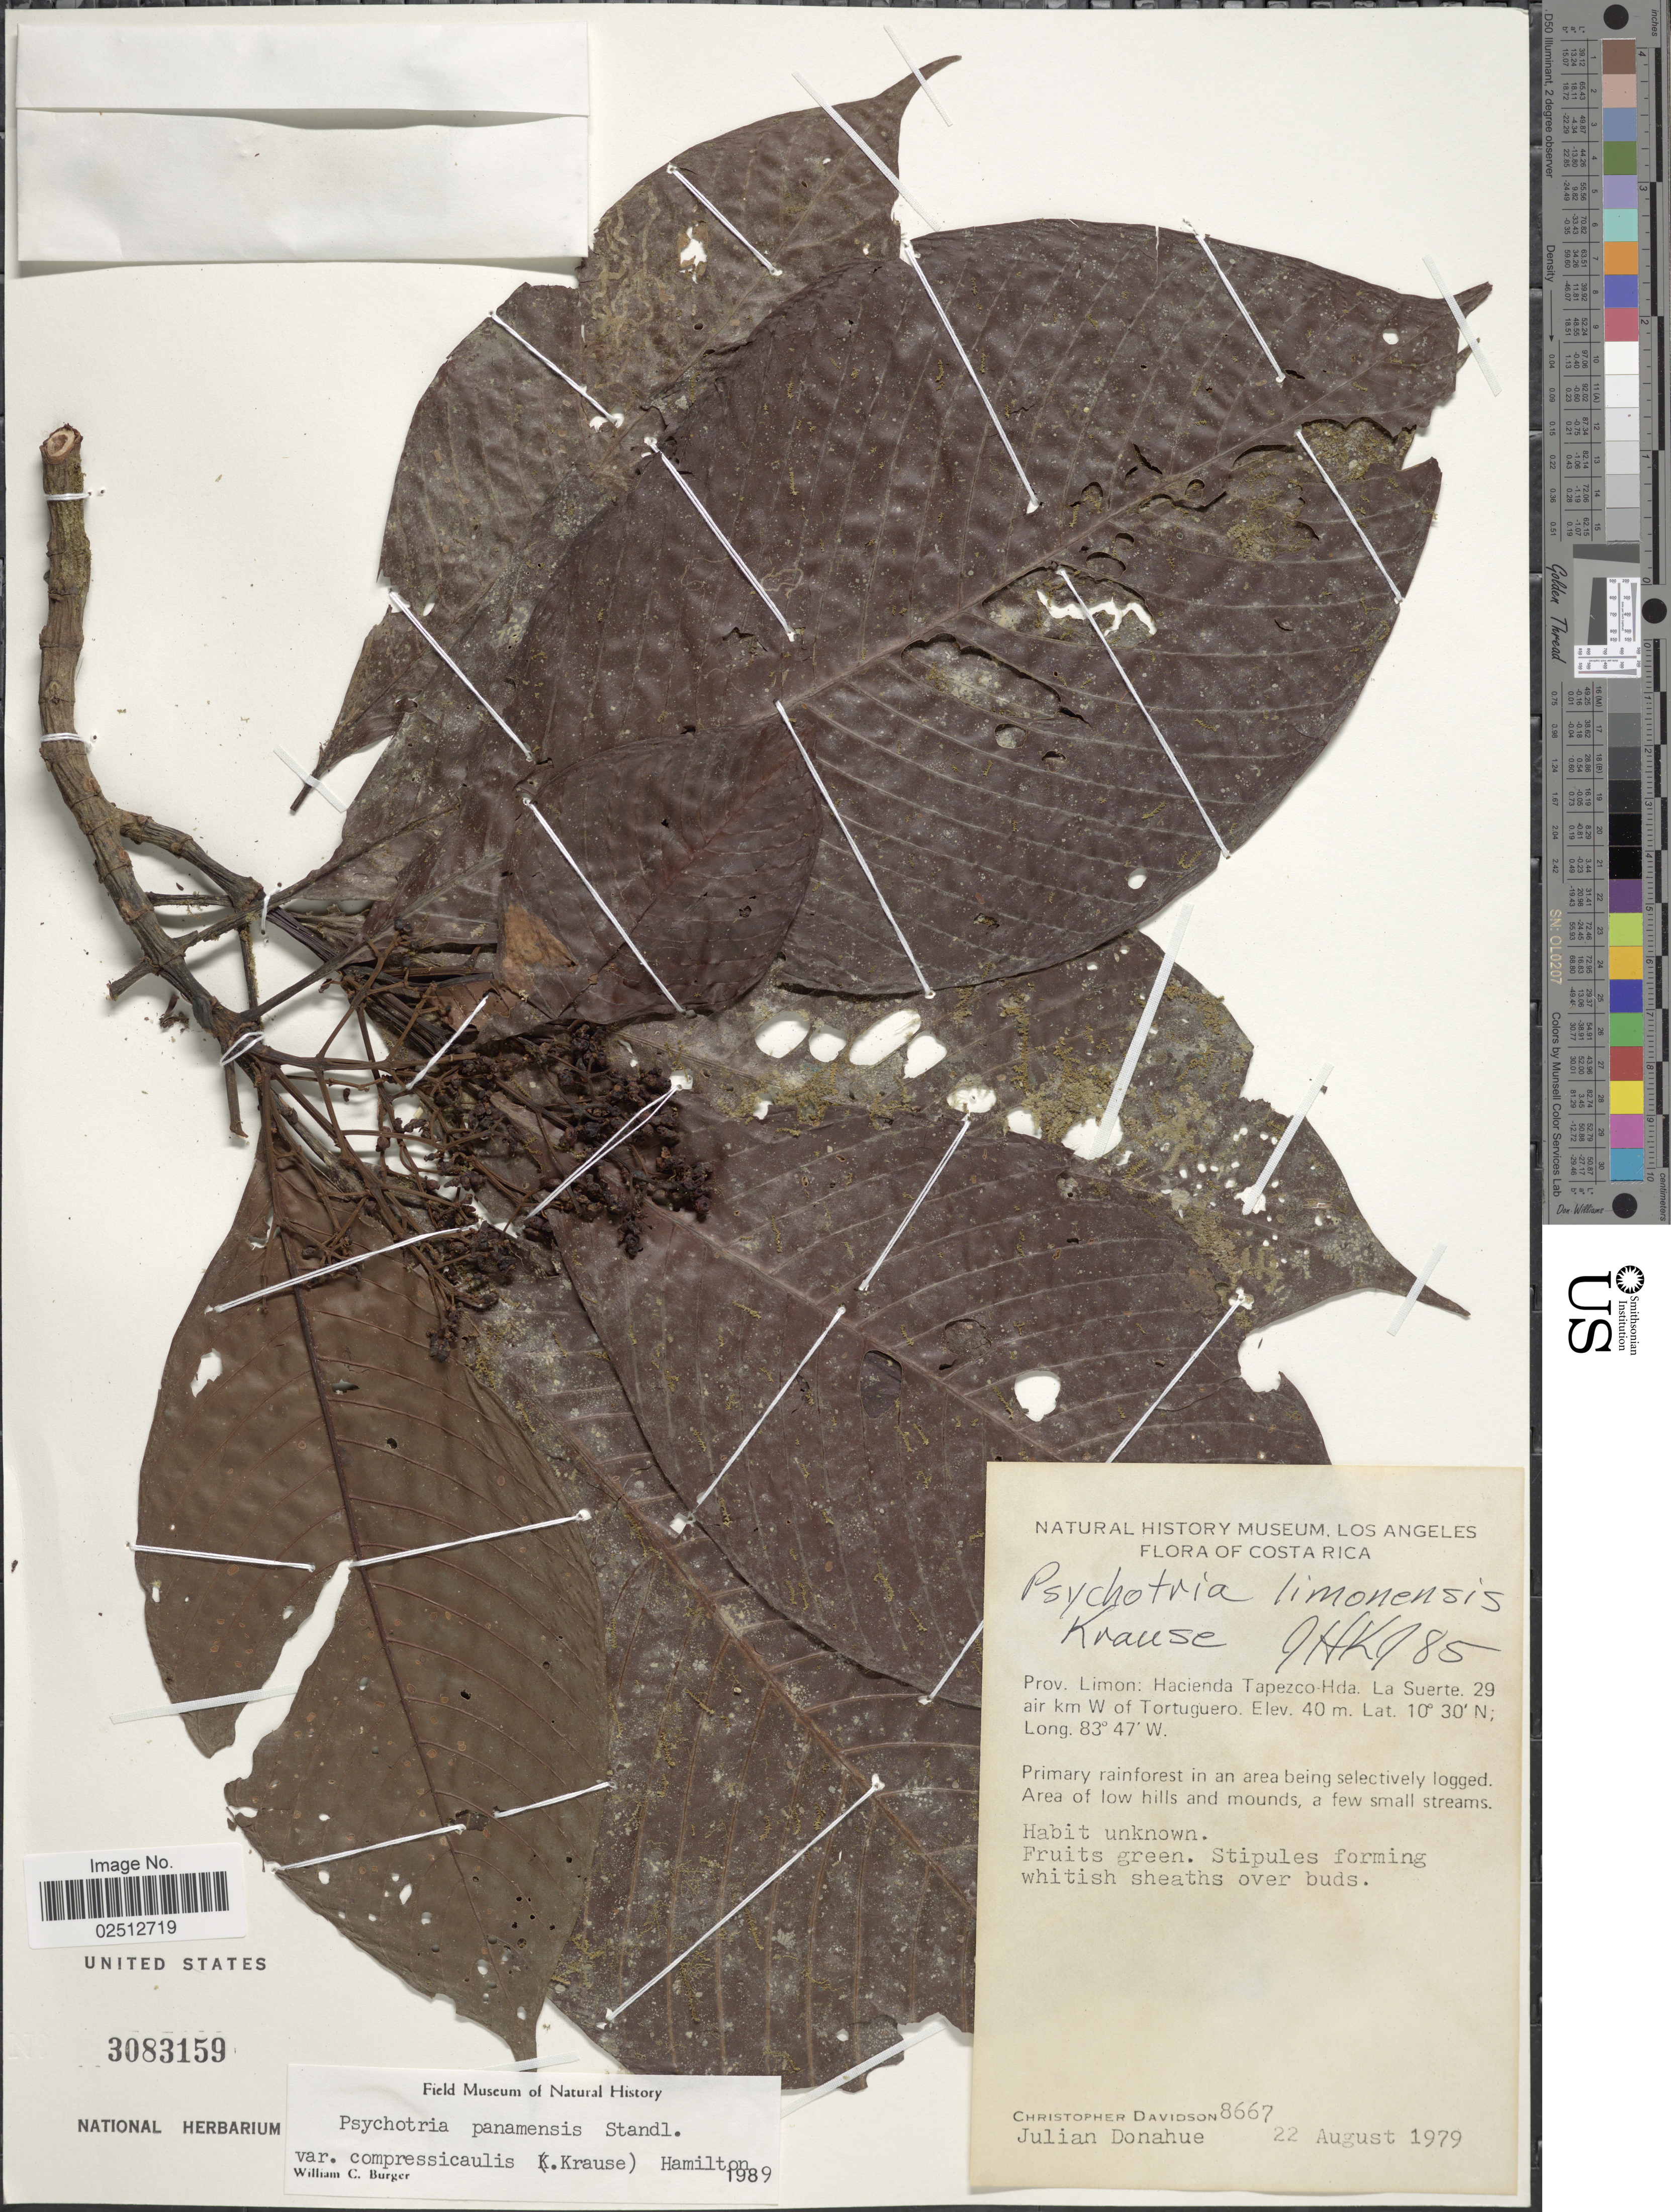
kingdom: Plantae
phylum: Tracheophyta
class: Magnoliopsida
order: Gentianales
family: Rubiaceae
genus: Psychotria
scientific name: Psychotria panamensis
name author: Standl.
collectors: C. Davidson & J. Donahue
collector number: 8667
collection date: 1979-08-22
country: Costa Rica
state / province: Limón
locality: Hacienda Tapezco Hda. La Suerte 29 air km W of Tortuguero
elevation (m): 40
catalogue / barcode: US 3083159